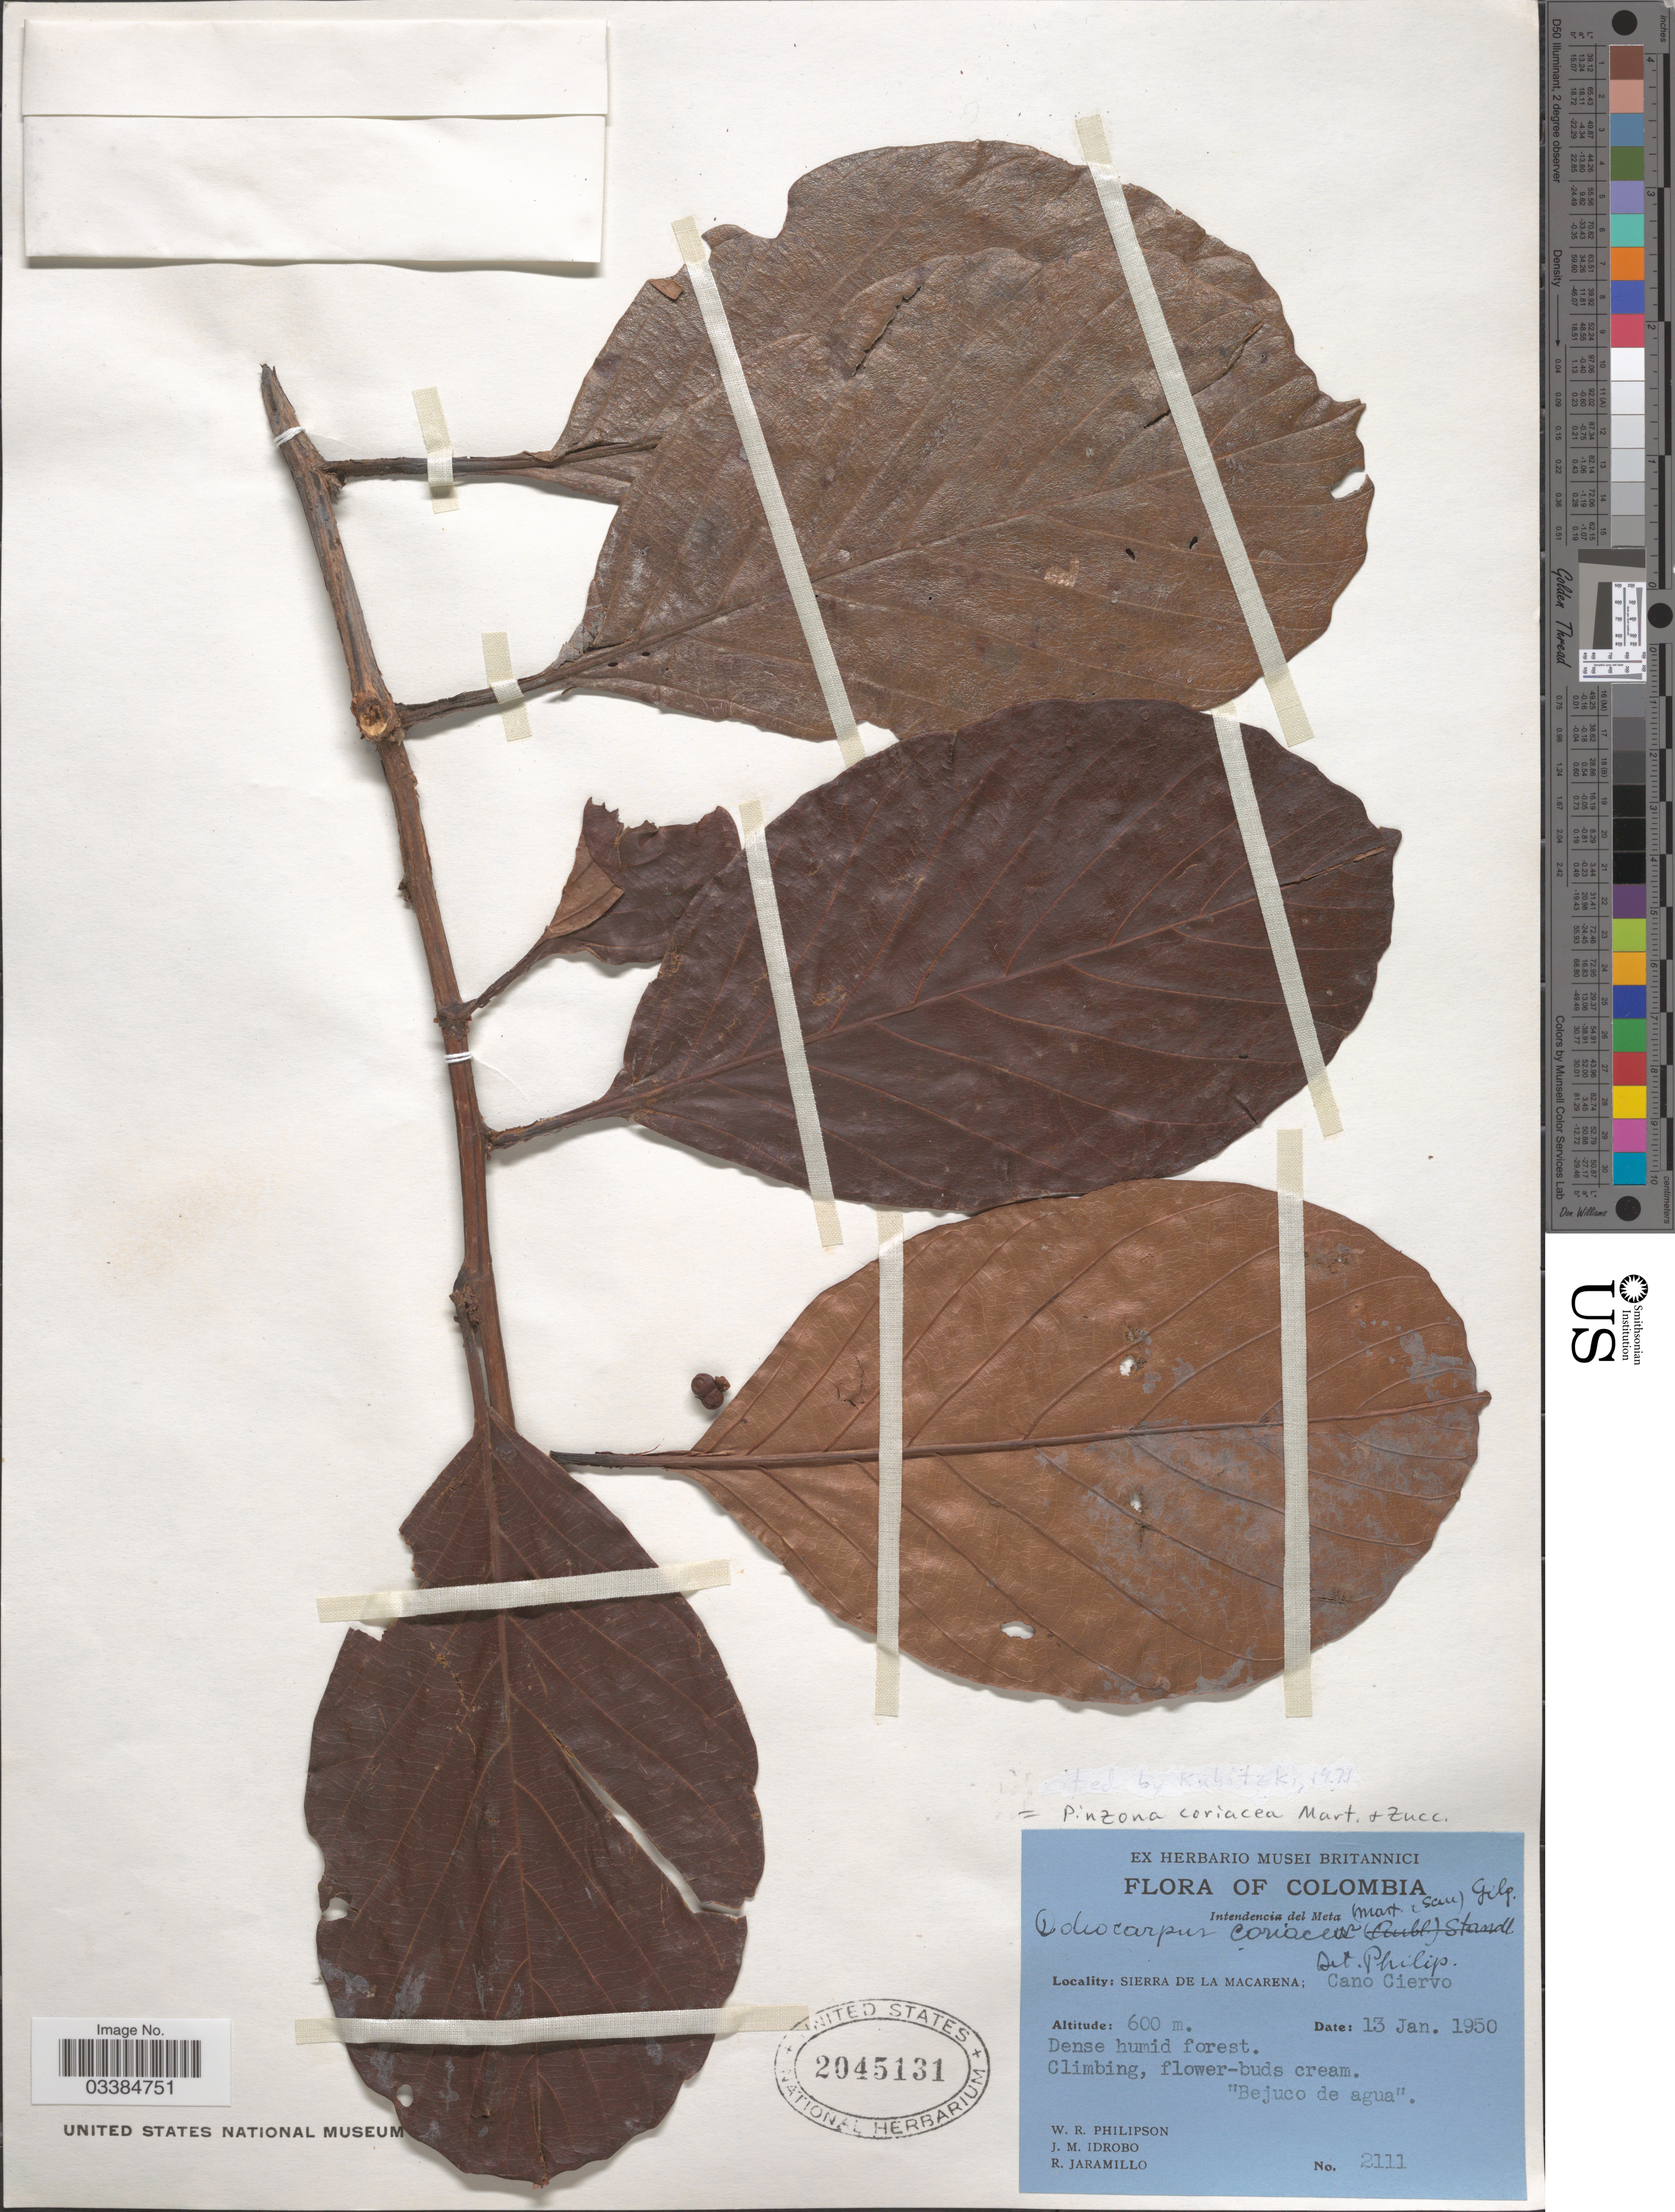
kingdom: Plantae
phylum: Tracheophyta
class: Magnoliopsida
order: Dilleniales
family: Dilleniaceae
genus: Pinzona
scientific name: Pinzona coriacea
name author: Mart. & Zucc.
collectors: W. R. Philipson, J. M. Idrobo & R. Jaramillo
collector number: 2111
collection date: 1950-01-13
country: Colombia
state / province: Meta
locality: Intendencia del Meta, Sierra de La Macarena; Cano Ciervo.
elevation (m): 600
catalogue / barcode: US 2045131